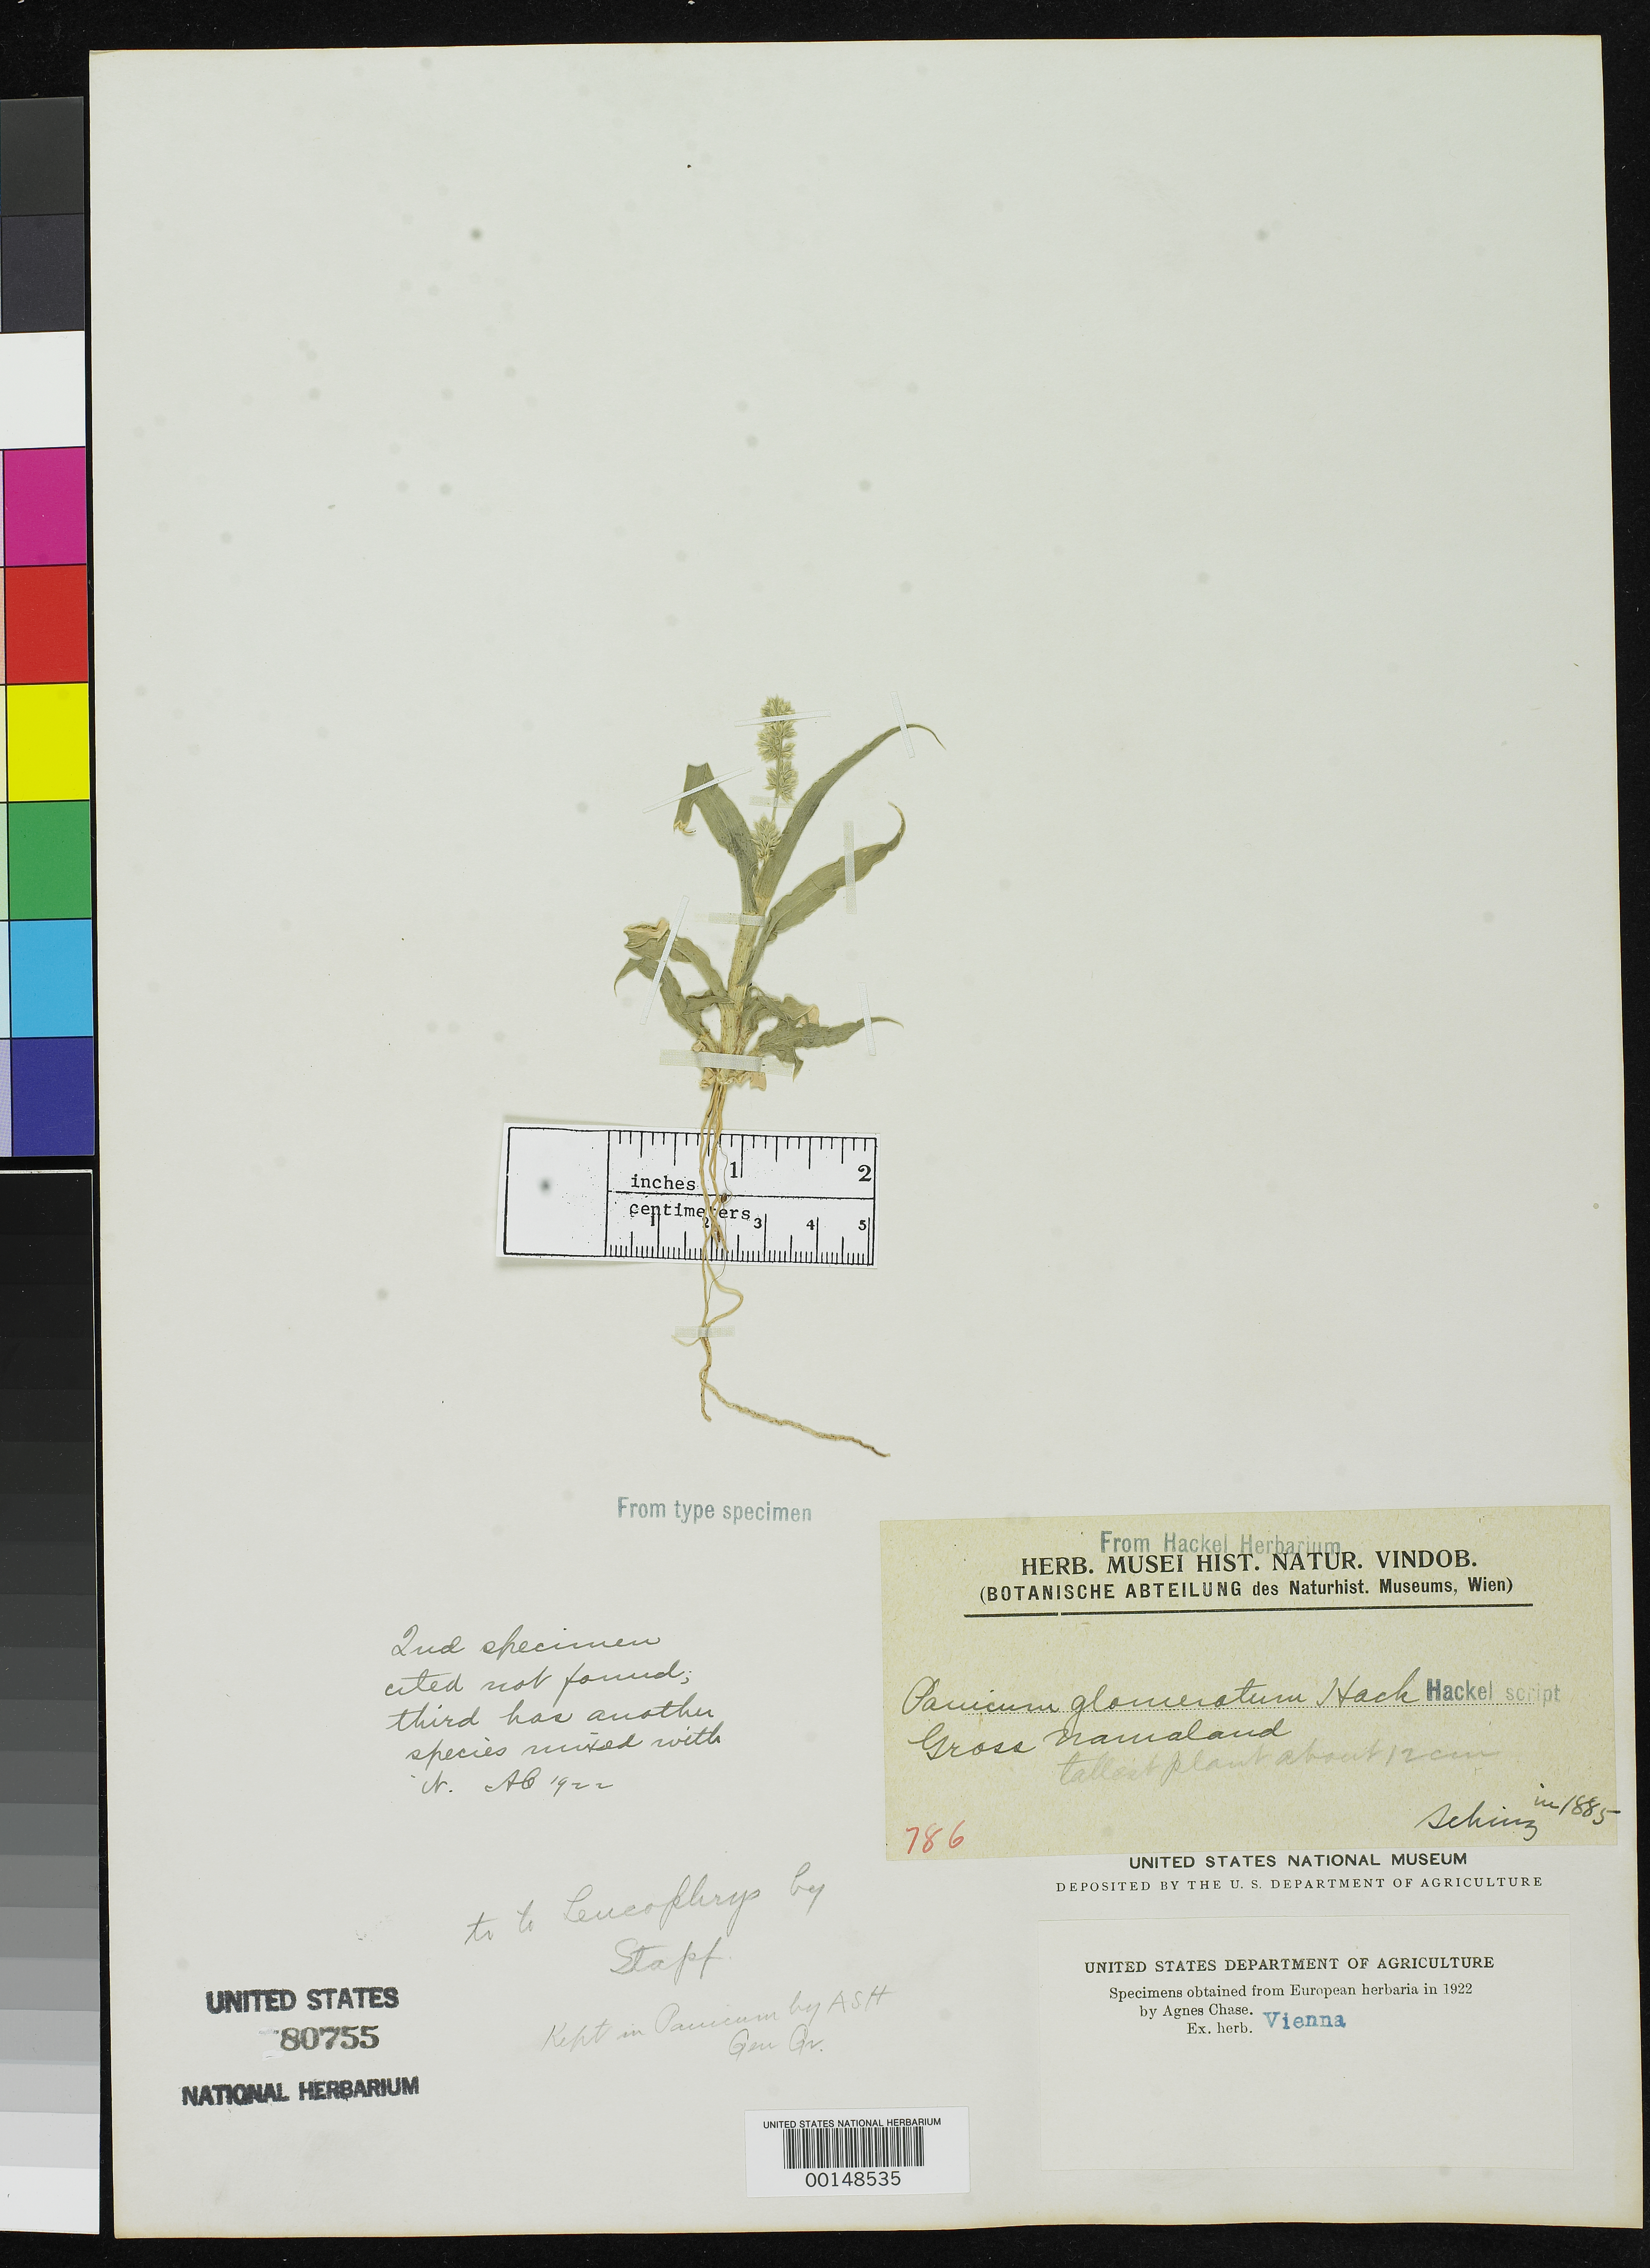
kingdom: Plantae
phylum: Tracheophyta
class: Liliopsida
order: Poales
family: Poaceae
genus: Panicum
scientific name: Panicum glomeratum Hack. ex Schinz, nom. illeg.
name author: Hack. ex Schinz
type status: Type Fragment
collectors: H. Schinz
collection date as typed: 1885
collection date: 1885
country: Namibia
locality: Aus.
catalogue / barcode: US 80755